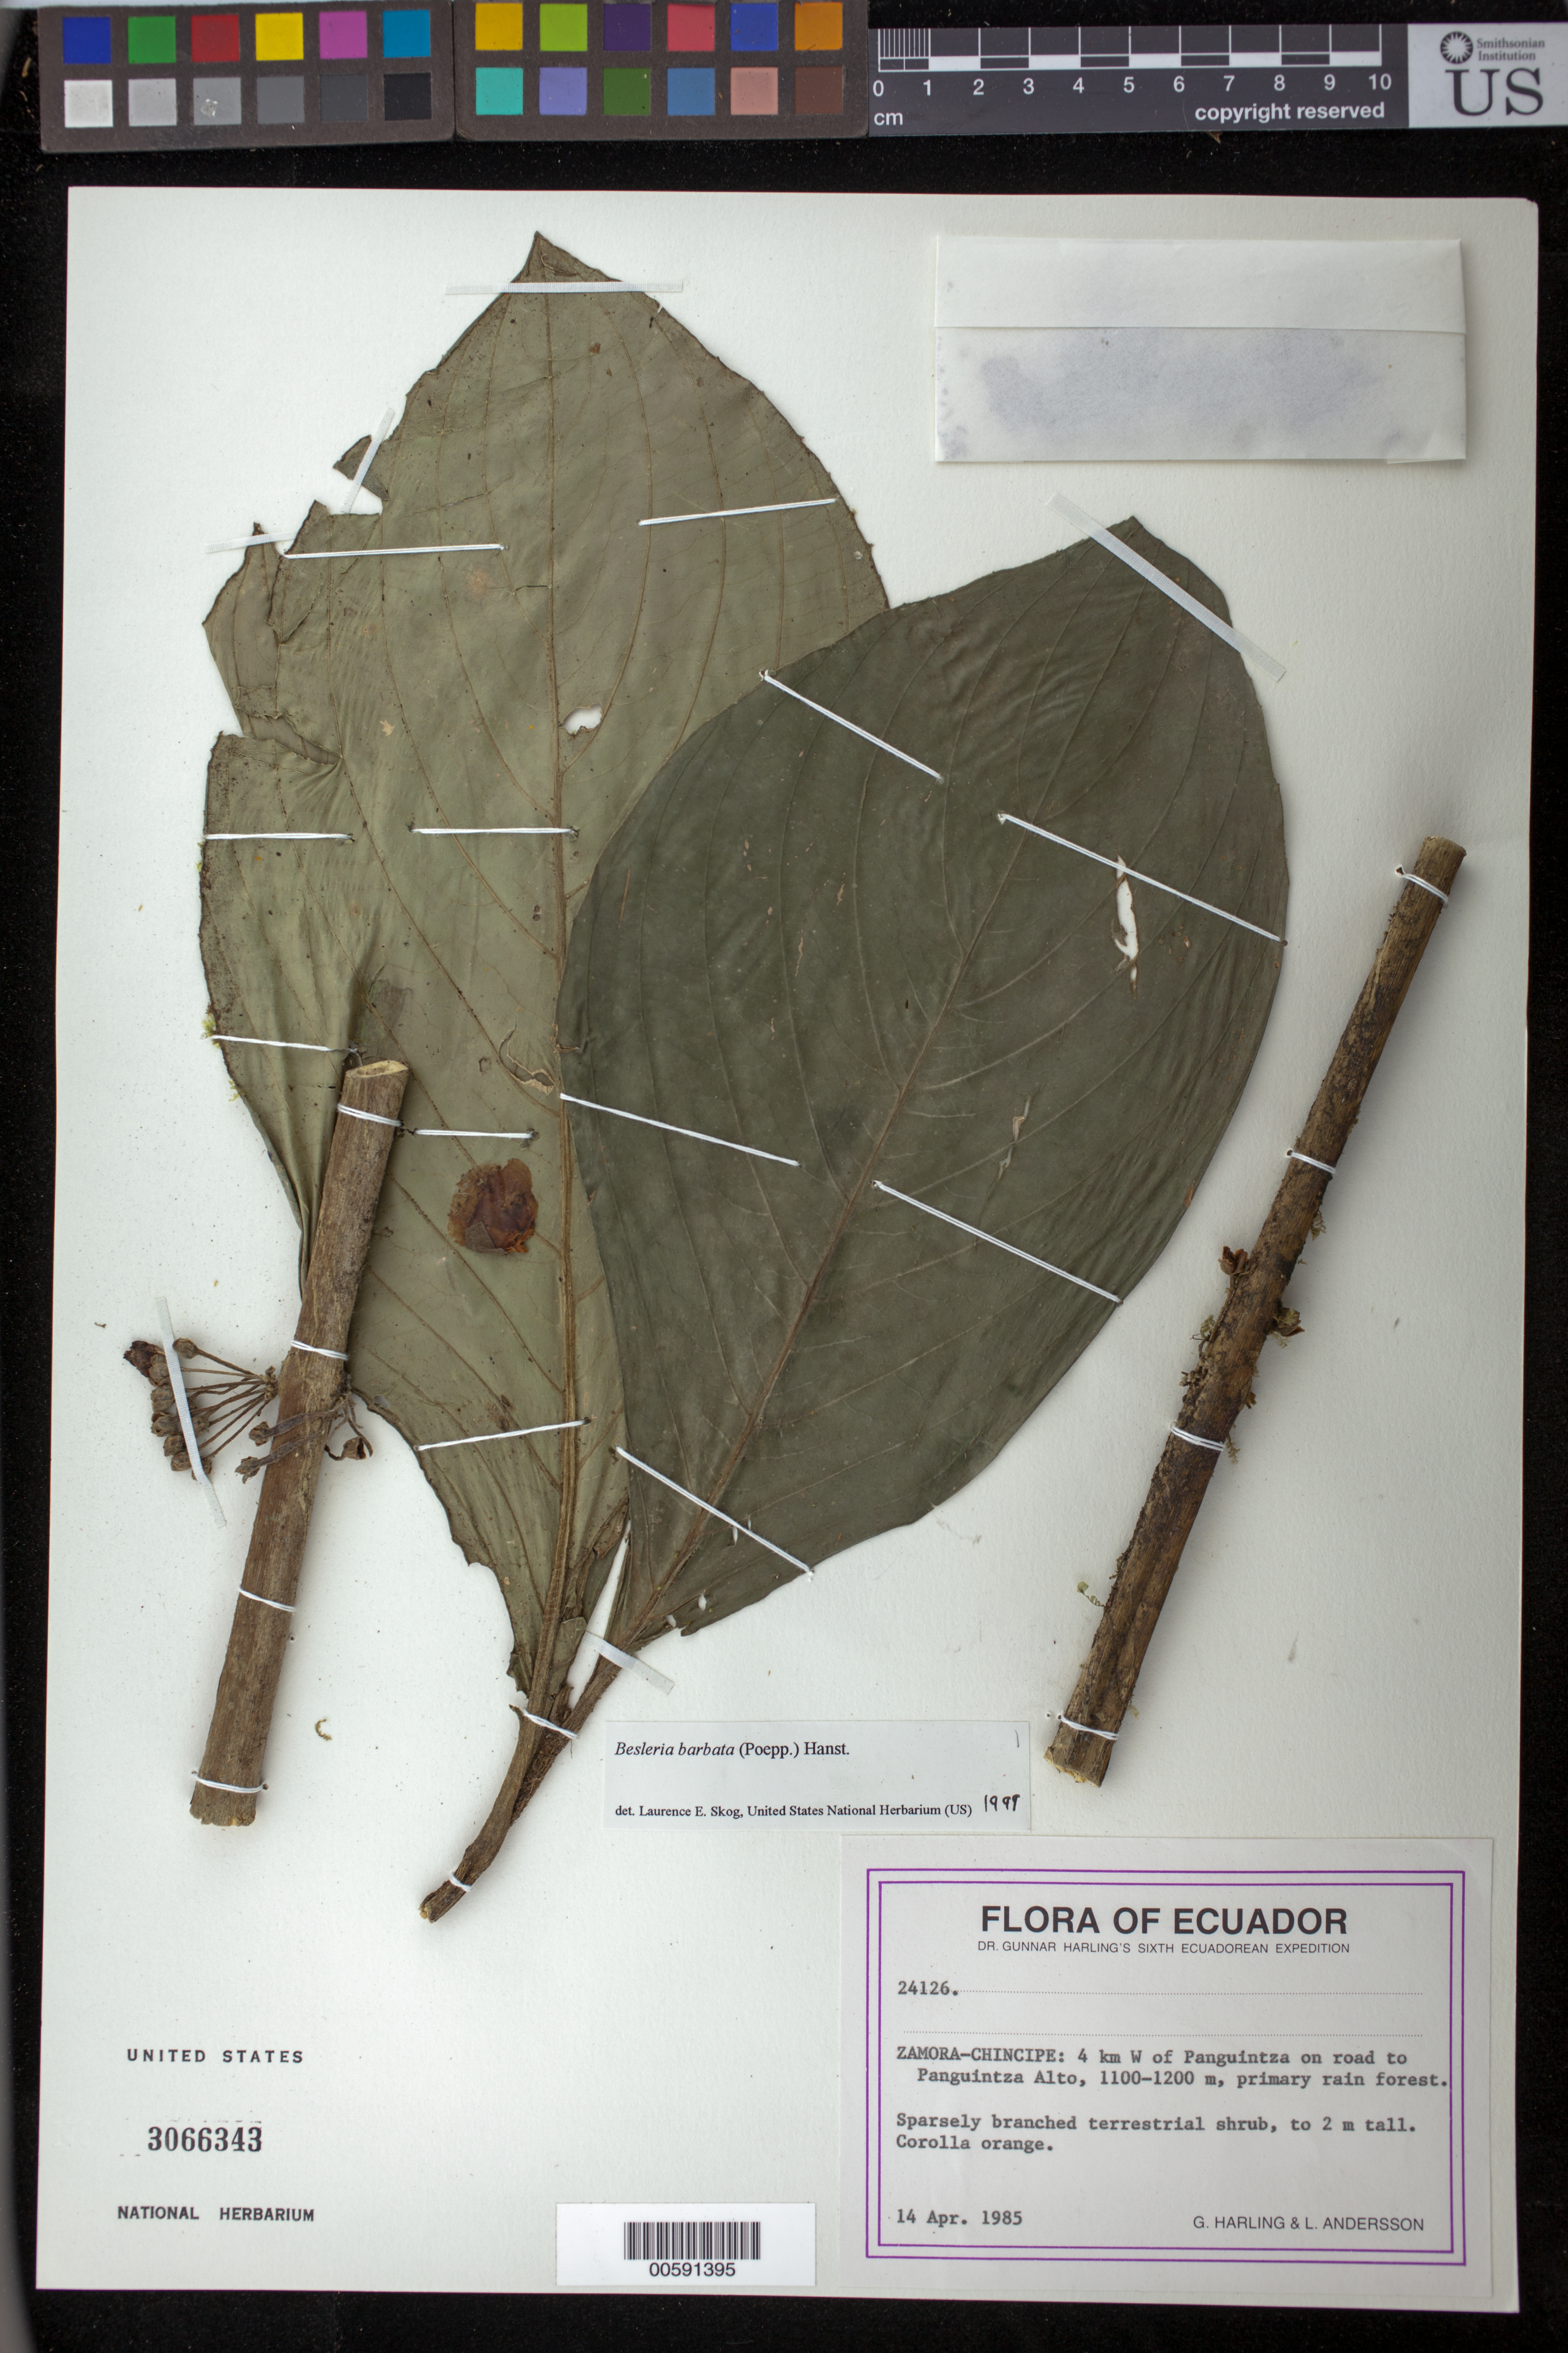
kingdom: Plantae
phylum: Tracheophyta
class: Magnoliopsida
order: Lamiales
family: Gesneriaceae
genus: Besleria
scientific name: Besleria barbata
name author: (Poepp.) Hanst.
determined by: Skog, Laurence E.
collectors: G. Harling & L. Andersson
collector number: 24126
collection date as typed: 14 Apr 1985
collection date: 1985-04-14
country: Ecuador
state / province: Zamora-Chinchipe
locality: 4 km W of Panguintza on road to Panguintza Alto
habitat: Primary rain forest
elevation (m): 1100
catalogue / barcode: US 3066343